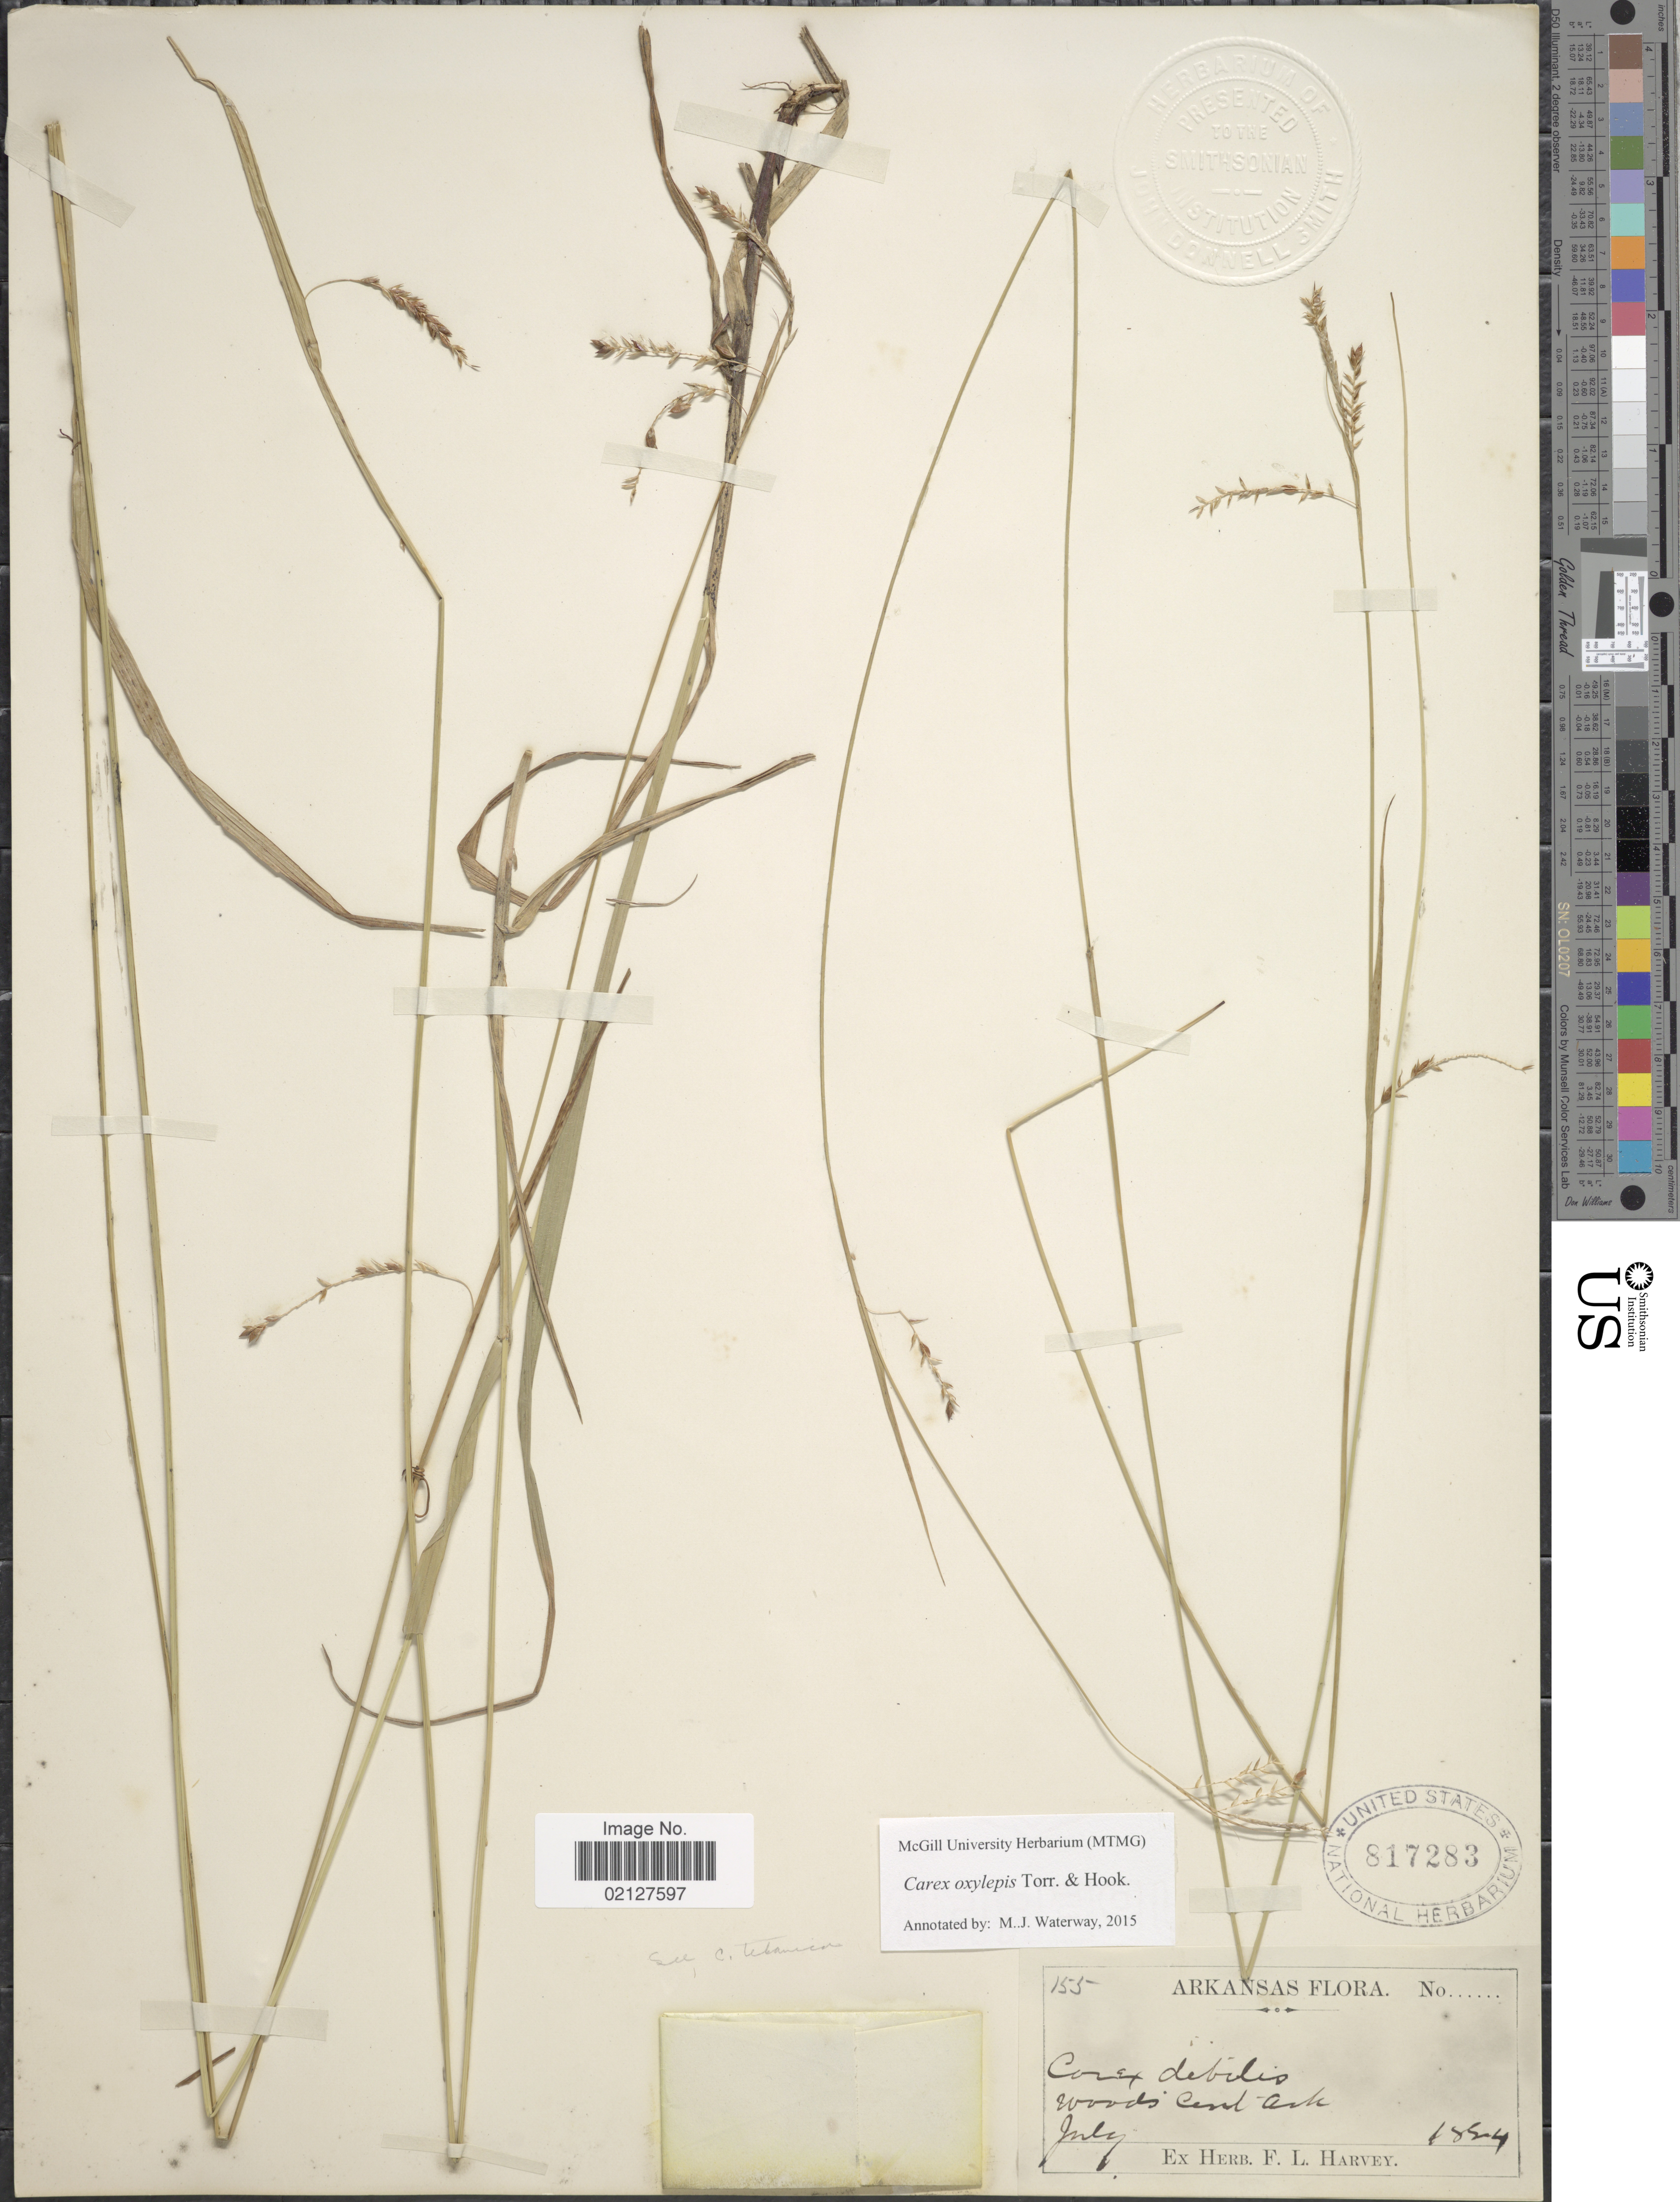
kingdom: Plantae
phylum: Tracheophyta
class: Liliopsida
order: Poales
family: Cyperaceae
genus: Carex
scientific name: Carex oxylepis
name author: Torr. & Hook.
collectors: ex herb. F. L. Harvey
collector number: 155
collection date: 1884-07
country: United States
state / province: Arkansas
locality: Cent. Ark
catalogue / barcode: US 817283